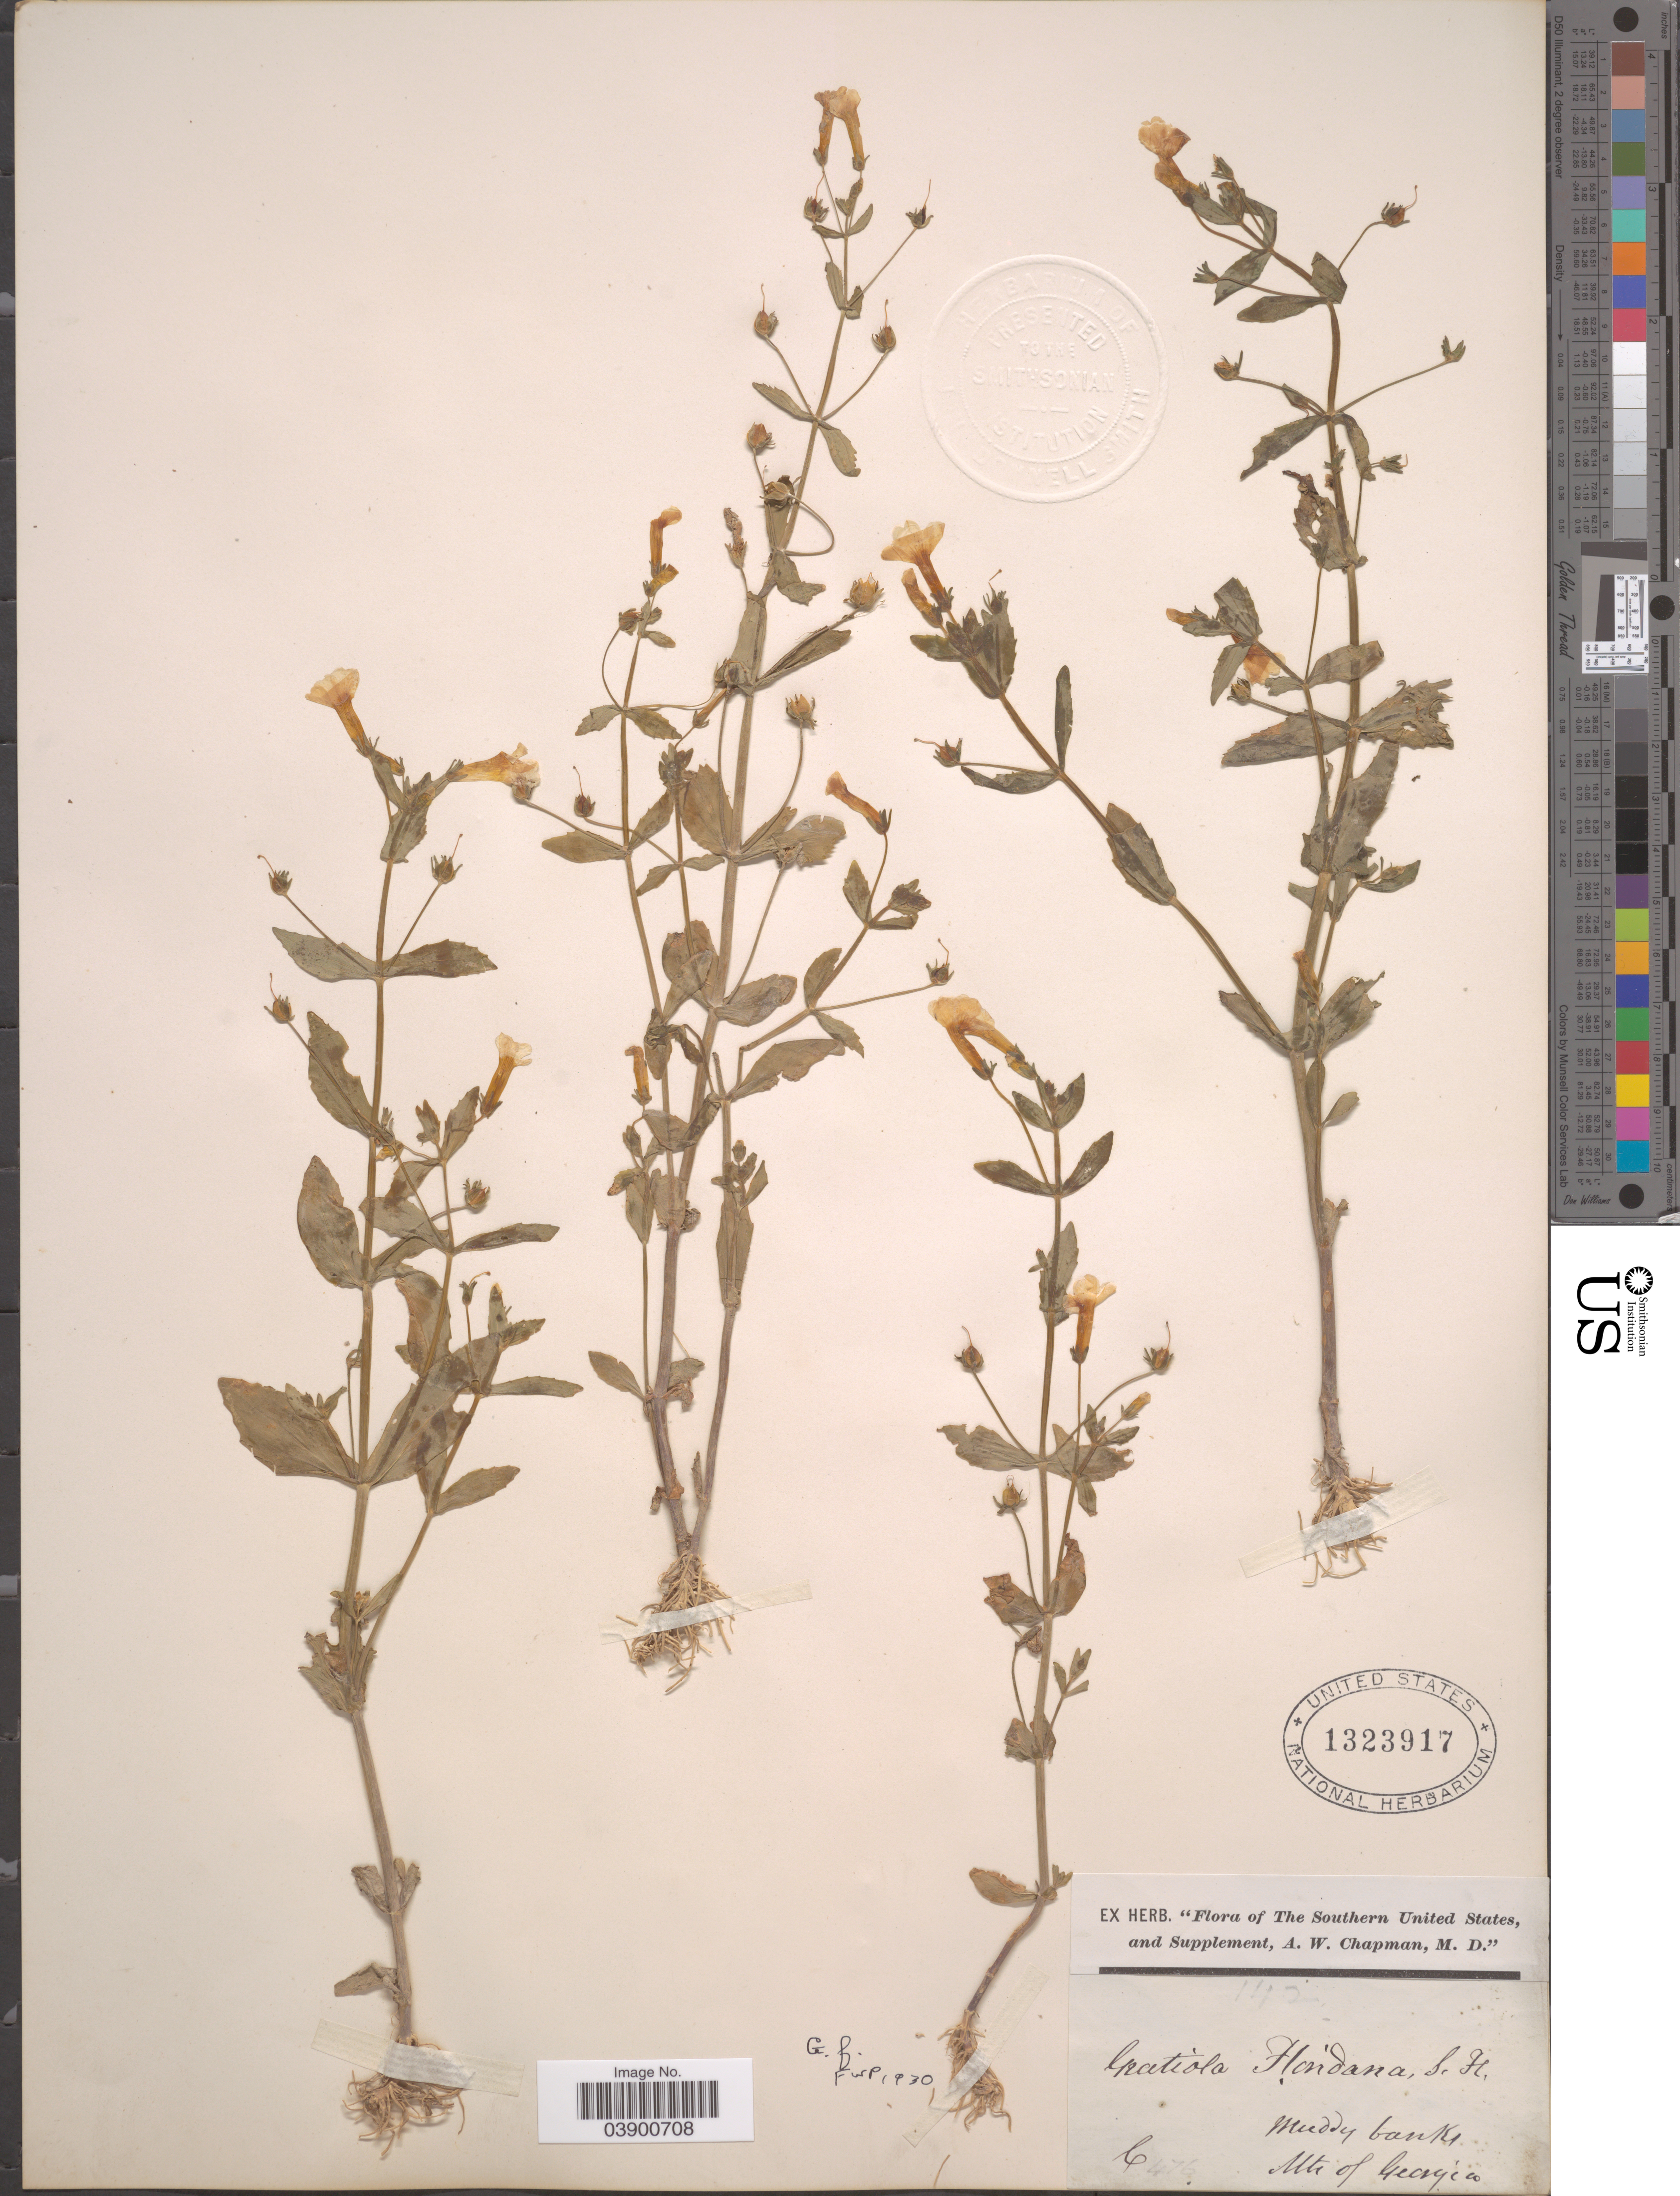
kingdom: Plantae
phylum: Tracheophyta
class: Magnoliopsida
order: Lamiales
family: Plantaginaceae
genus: Gratiola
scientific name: Gratiola floridana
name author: Nutt.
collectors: A. W. Chapman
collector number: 476?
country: United States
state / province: Georgia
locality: The Southern United States. Mts of Georgia.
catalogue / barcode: US 1323917